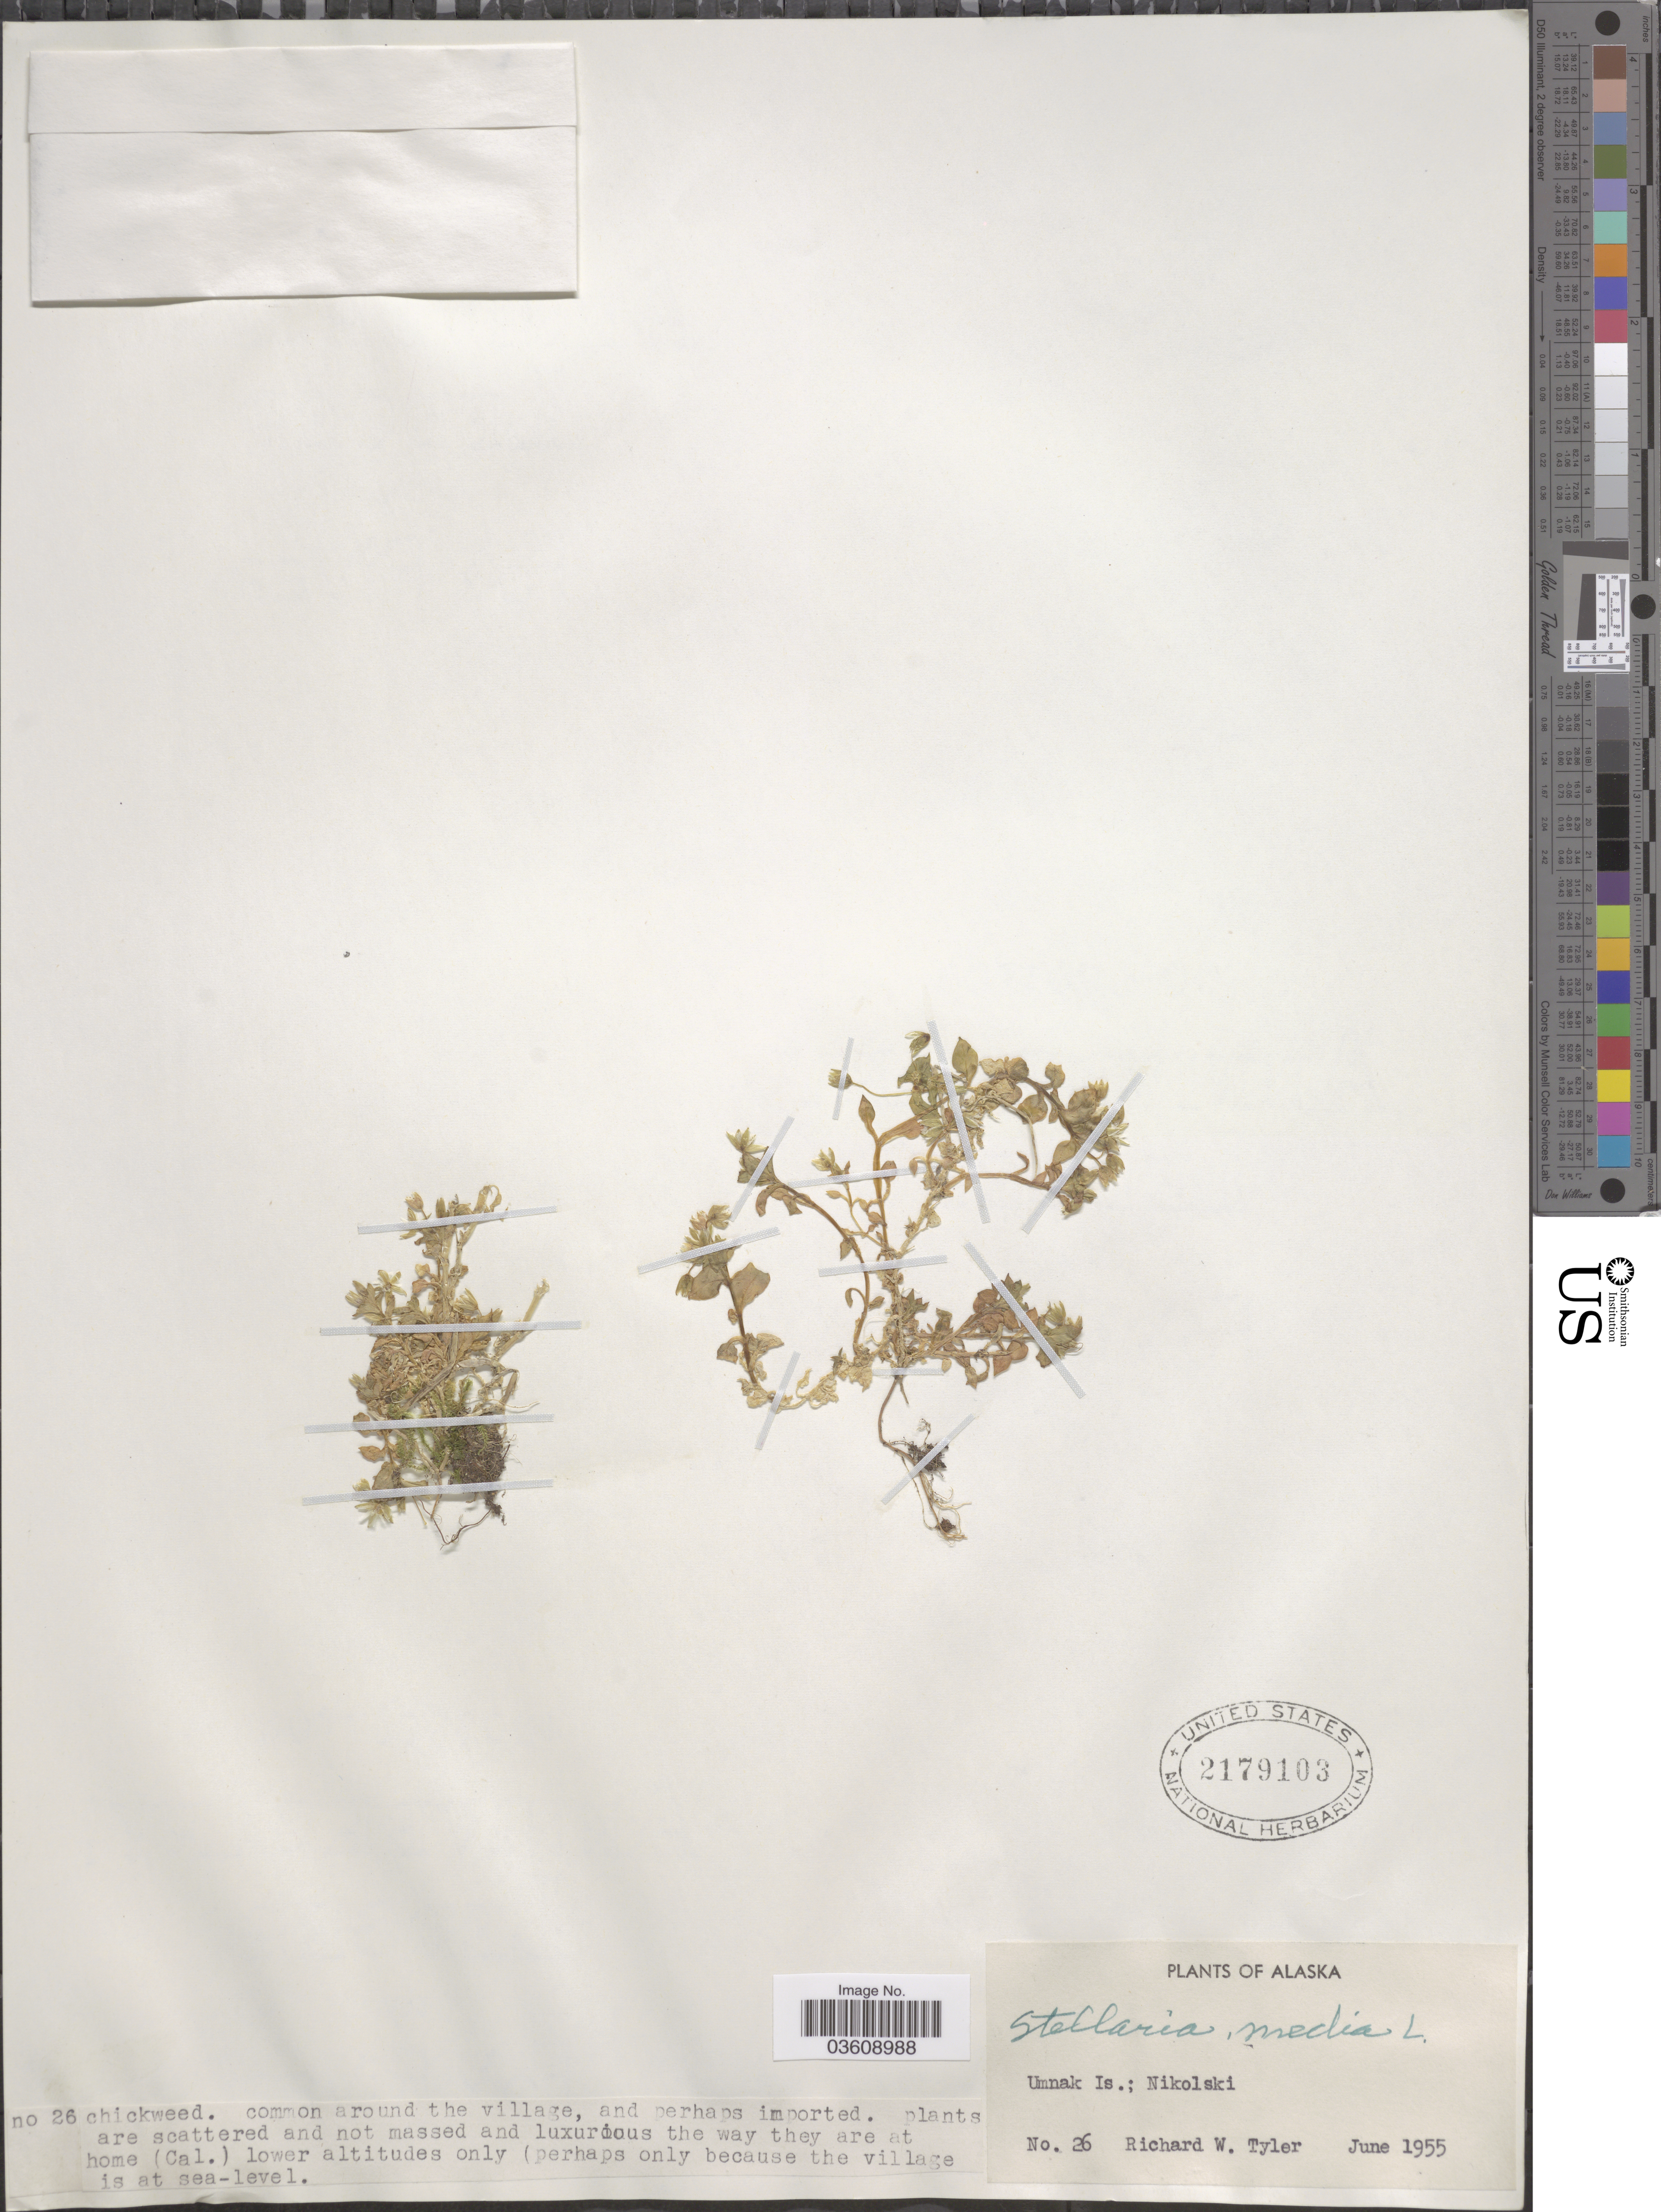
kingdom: Plantae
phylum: Tracheophyta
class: Magnoliopsida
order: Caryophyllales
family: Caryophyllaceae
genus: Stellaria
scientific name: Stellaria media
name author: (L.) Vill.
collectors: R. Tyler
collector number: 26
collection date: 1955-06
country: United States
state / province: Alaska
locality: Umnak Is.; Nikolski.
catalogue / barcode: US 2179103